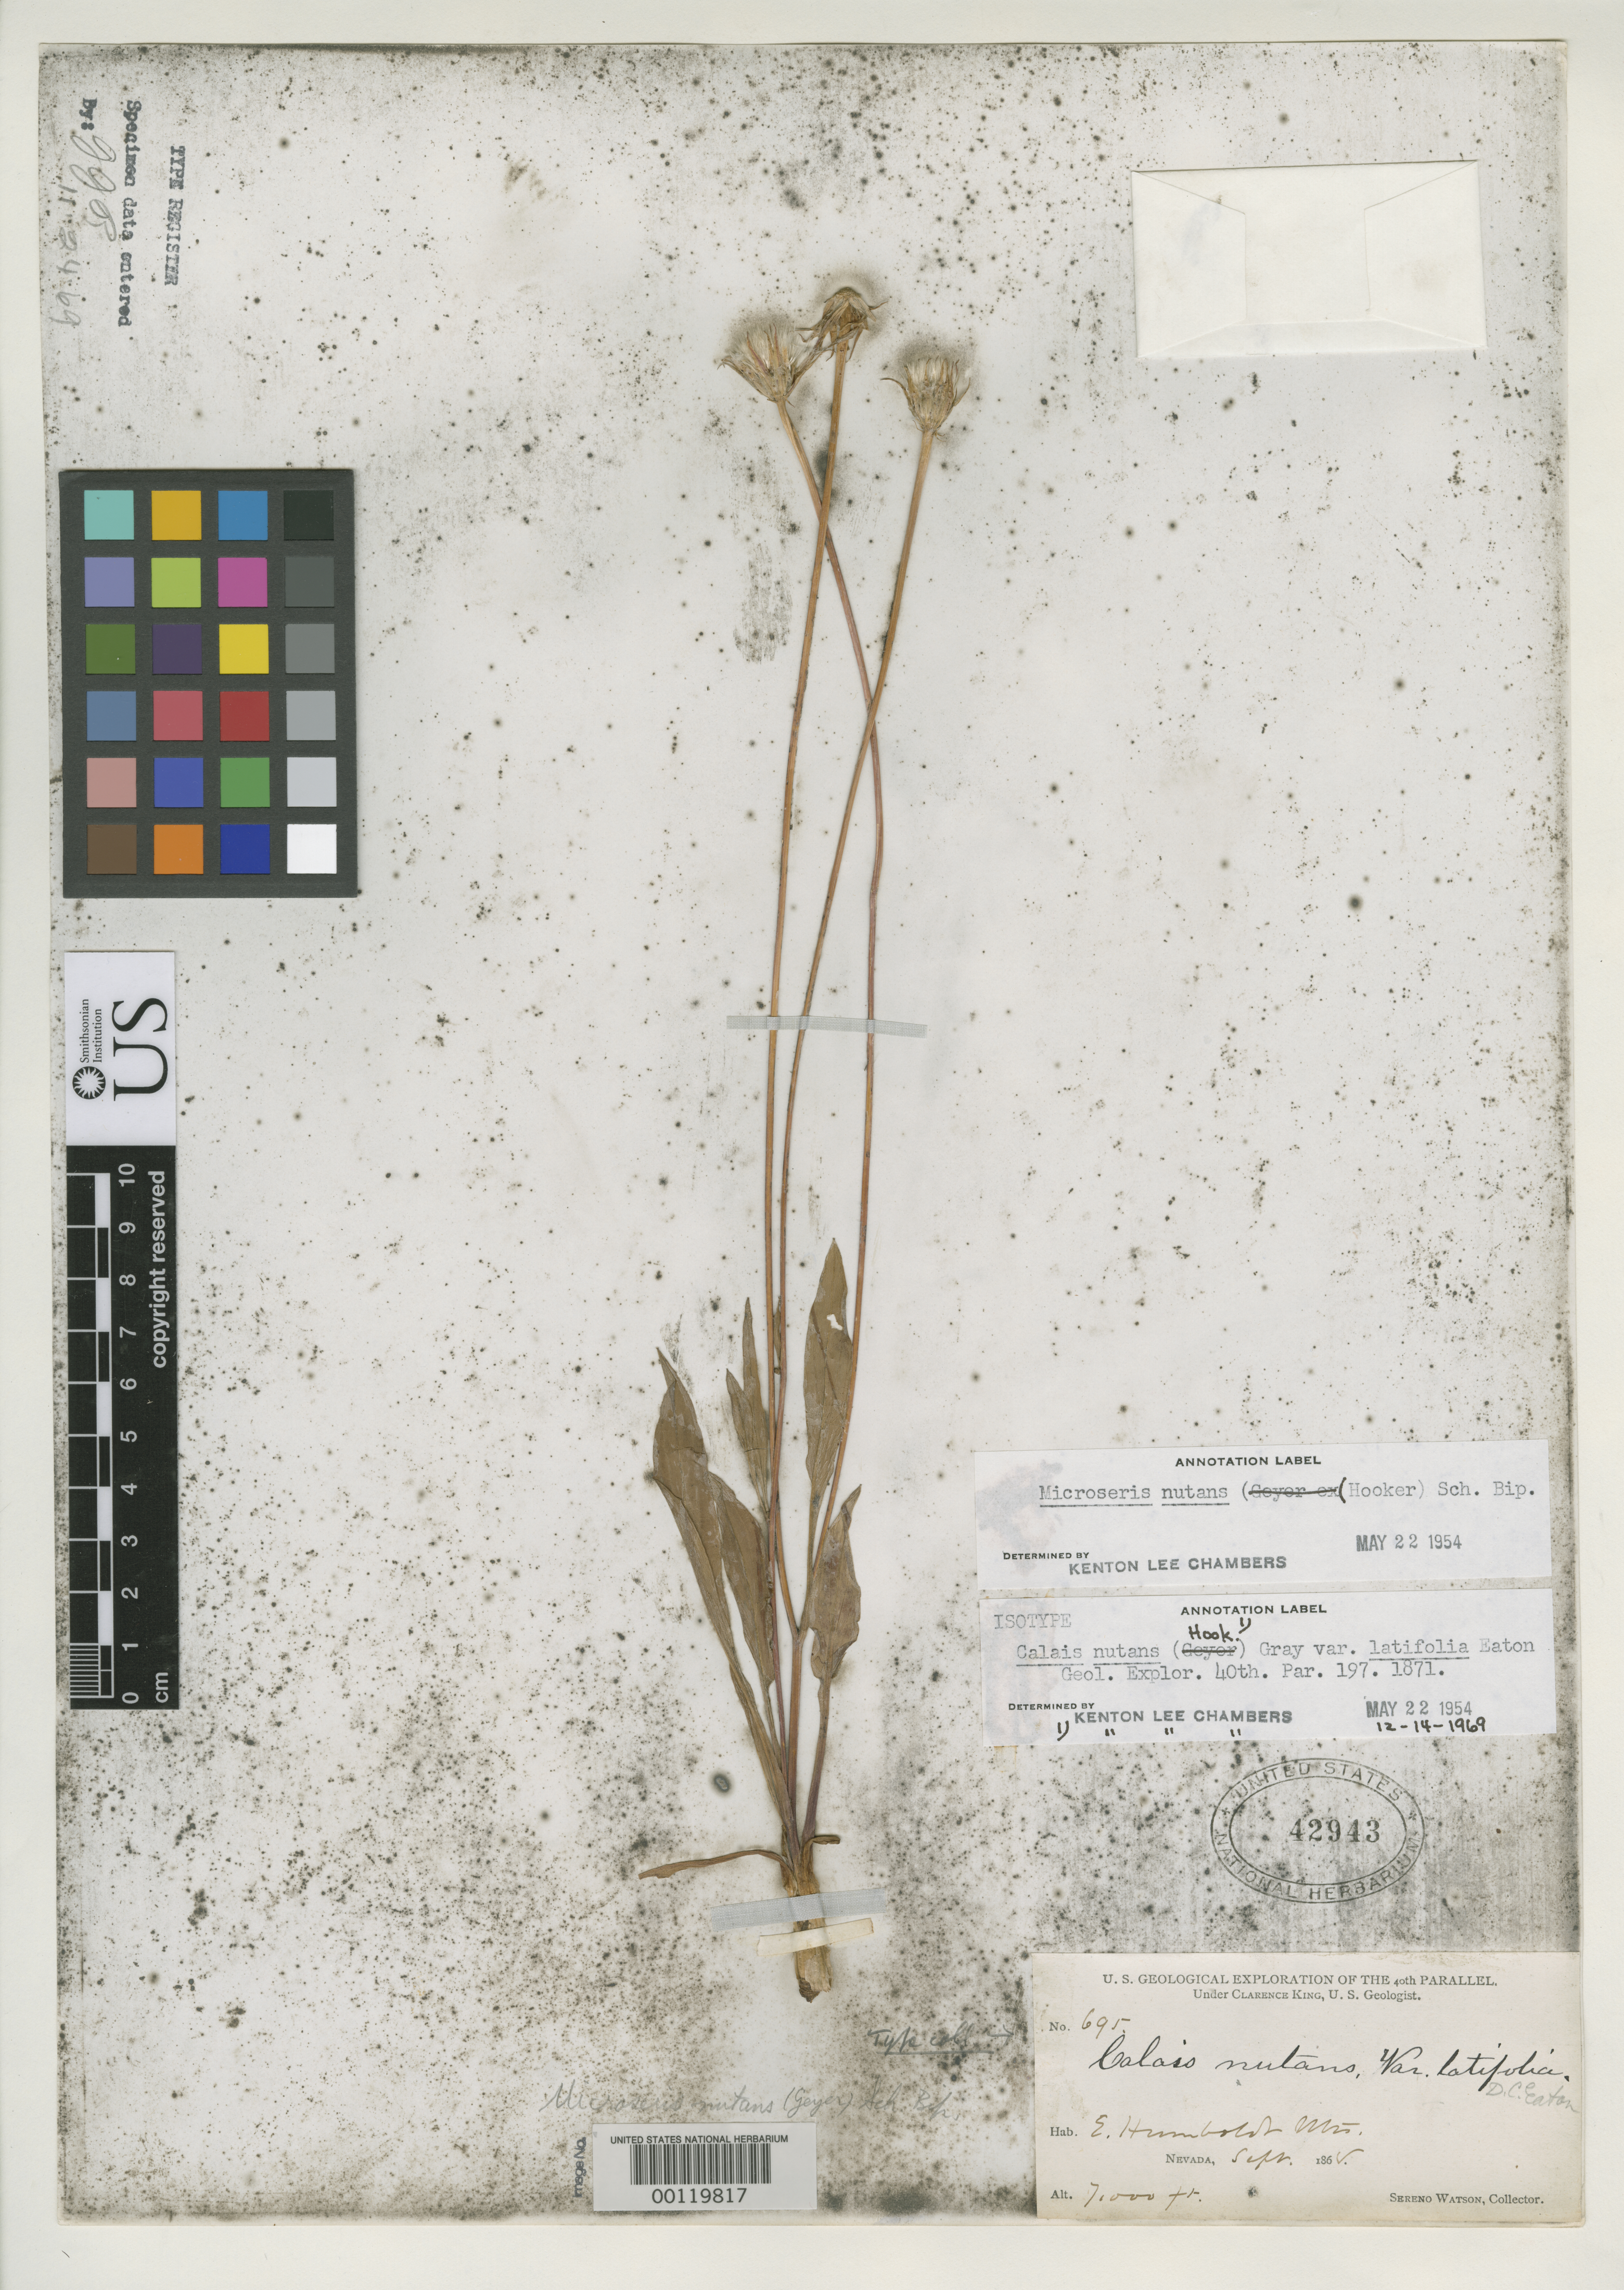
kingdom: Plantae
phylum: Tracheophyta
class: Magnoliopsida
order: Asterales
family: Asteraceae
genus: Calais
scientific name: Calais nutans var. latifolia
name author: D.C. Eaton in C. King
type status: Isolectotype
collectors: S. Watson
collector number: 695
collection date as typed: Sep 1868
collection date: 1868-09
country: United States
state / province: Nevada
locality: East Humboldt Mts.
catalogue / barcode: US 42943